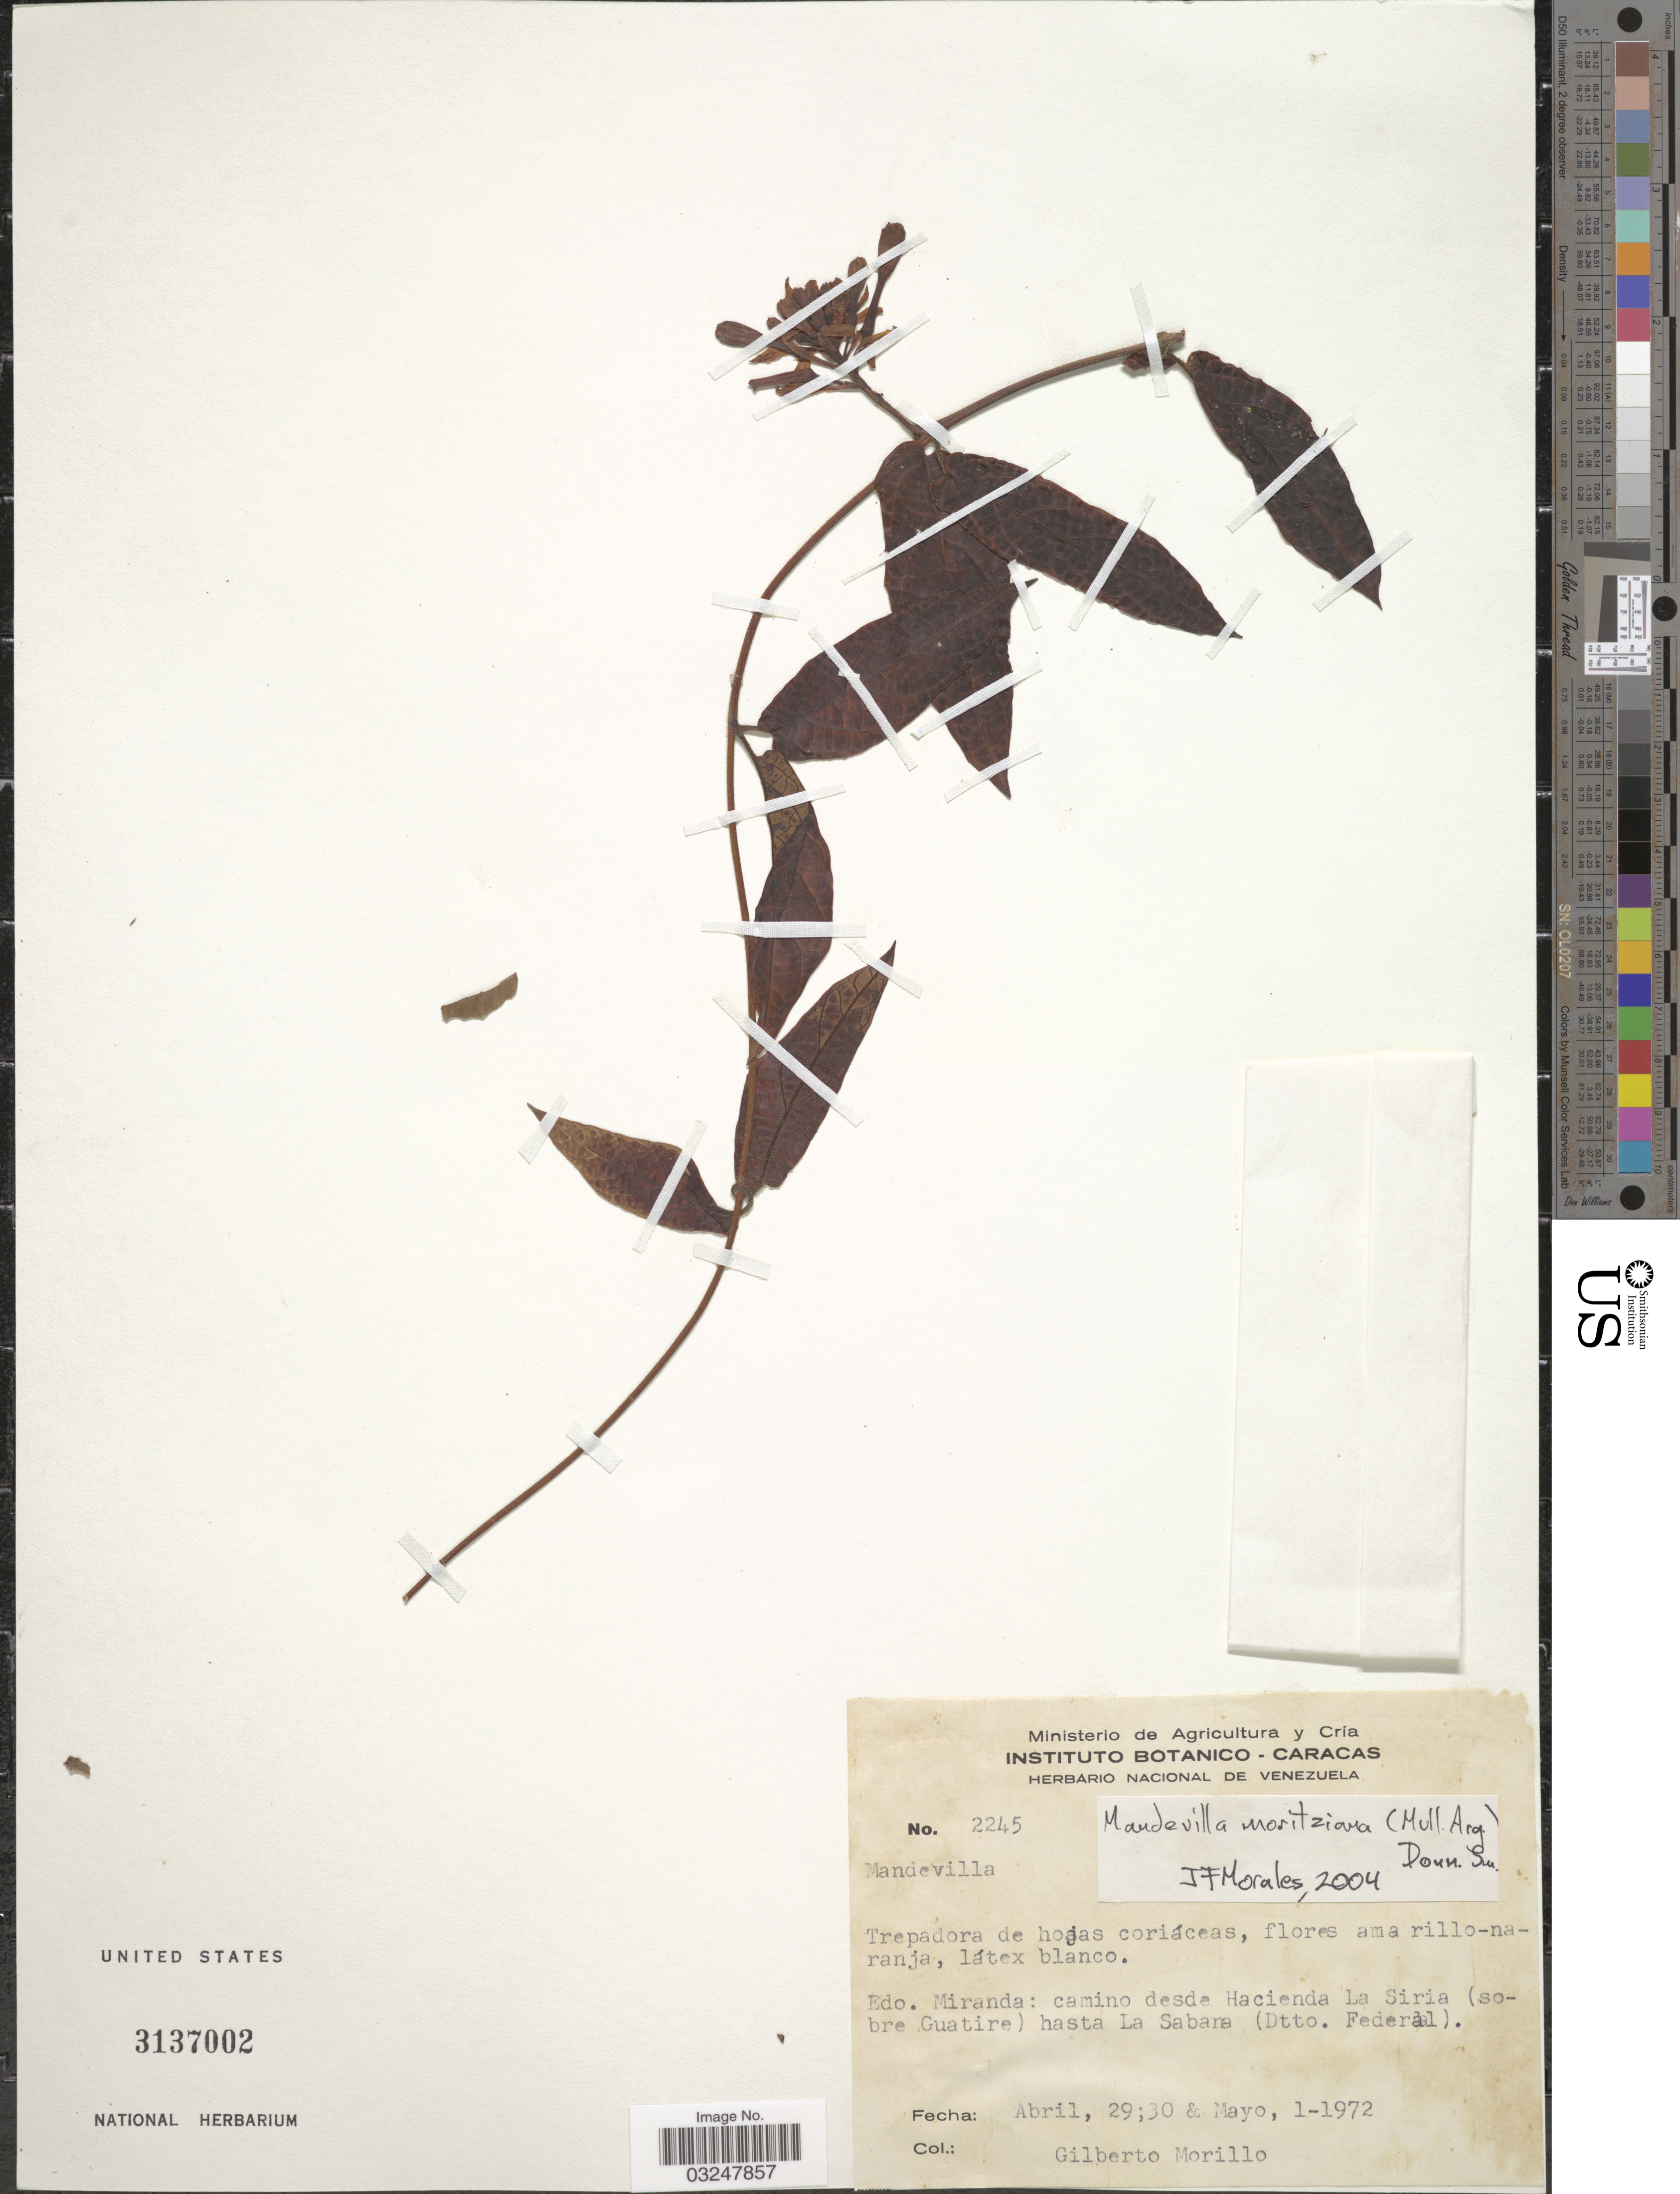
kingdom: Plantae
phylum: Tracheophyta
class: Magnoliopsida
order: Gentianales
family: Apocynaceae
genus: Mandevilla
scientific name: Mandevilla moritziana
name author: (Müll. Arg.) Donn. Sm.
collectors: G. N. Morillo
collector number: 2245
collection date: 1972-04-29/1972-05-01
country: Venezuela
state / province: Miranda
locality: Camino desde Hacienda La Siria (sobre Guatire) hasta La Sabana (Dtto. Federal).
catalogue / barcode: US 3137002